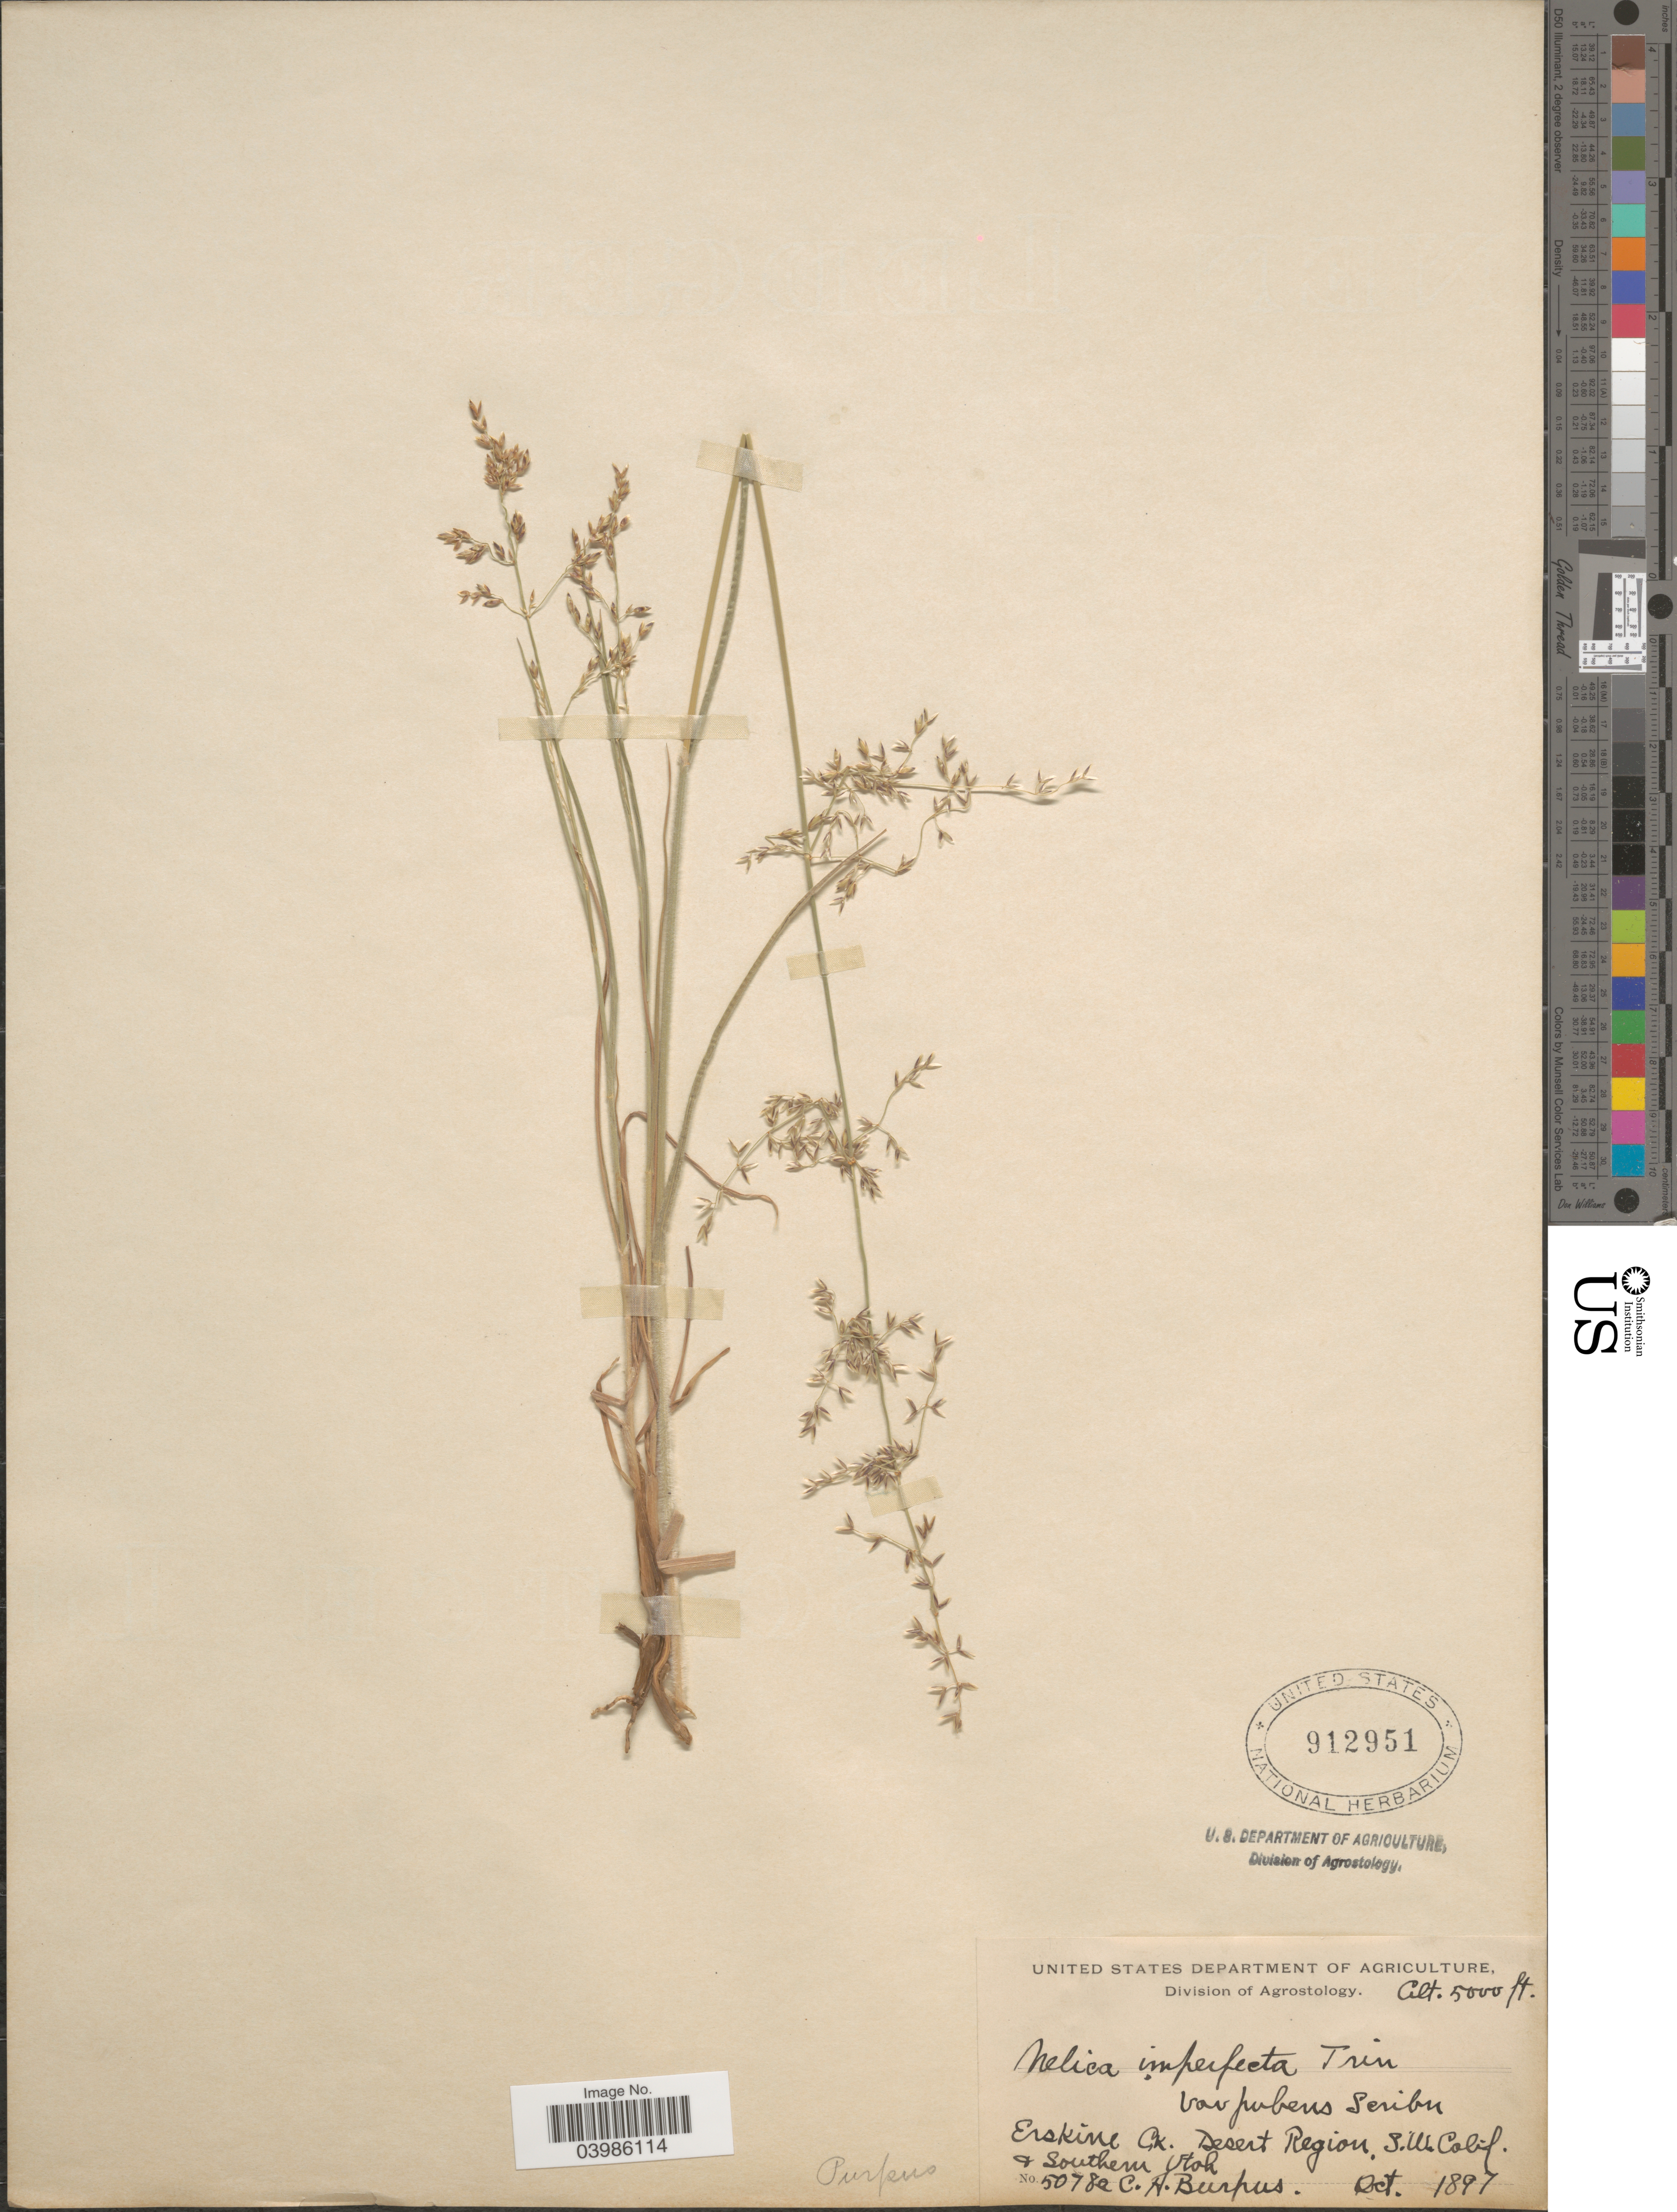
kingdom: Plantae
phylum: Tracheophyta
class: Liliopsida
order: Poales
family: Poaceae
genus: Melica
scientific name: Melica imperfecta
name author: Trin.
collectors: C. Burpus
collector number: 5078a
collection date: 1897-10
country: United States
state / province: California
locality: Erskine Ck. Desert Region. S.W. Calif.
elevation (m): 1524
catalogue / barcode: US 912951